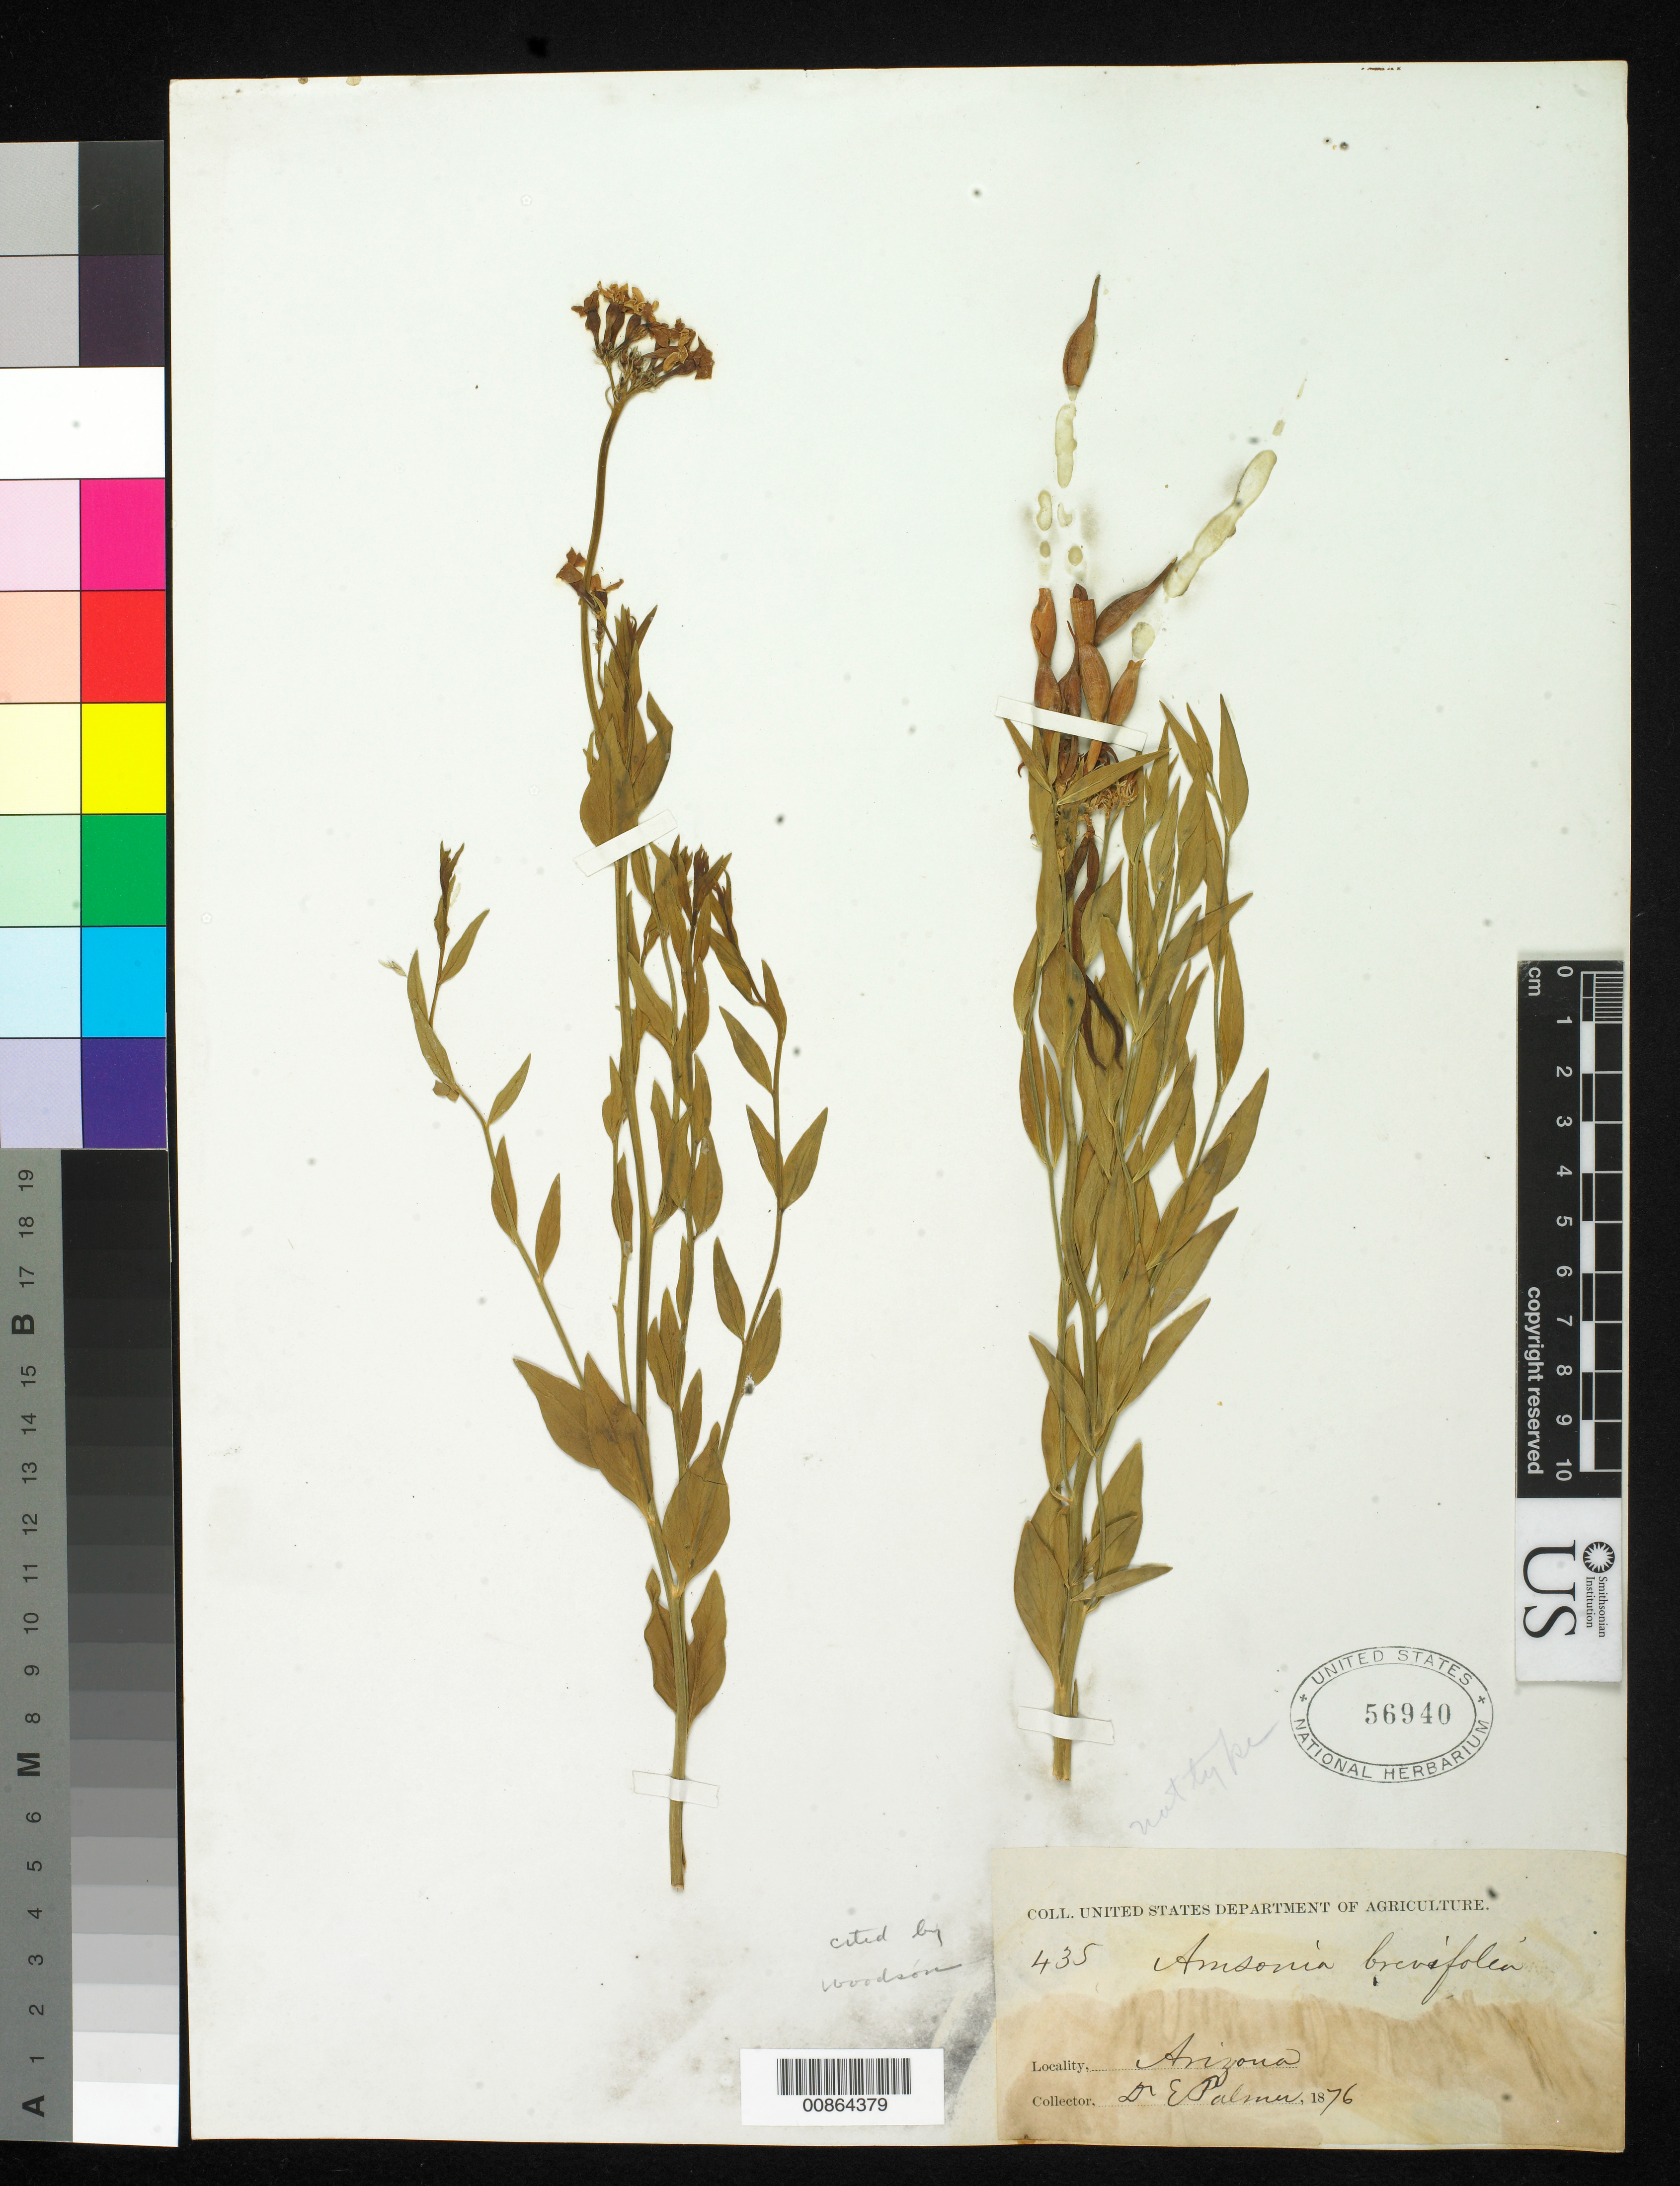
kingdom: Plantae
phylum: Tracheophyta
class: Magnoliopsida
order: Gentianales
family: Apocynaceae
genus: Amsonia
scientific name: Amsonia brevifolia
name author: A. Gray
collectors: E. Palmer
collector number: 435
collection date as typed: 1876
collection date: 1876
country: United States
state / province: Arizona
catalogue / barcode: US 56940